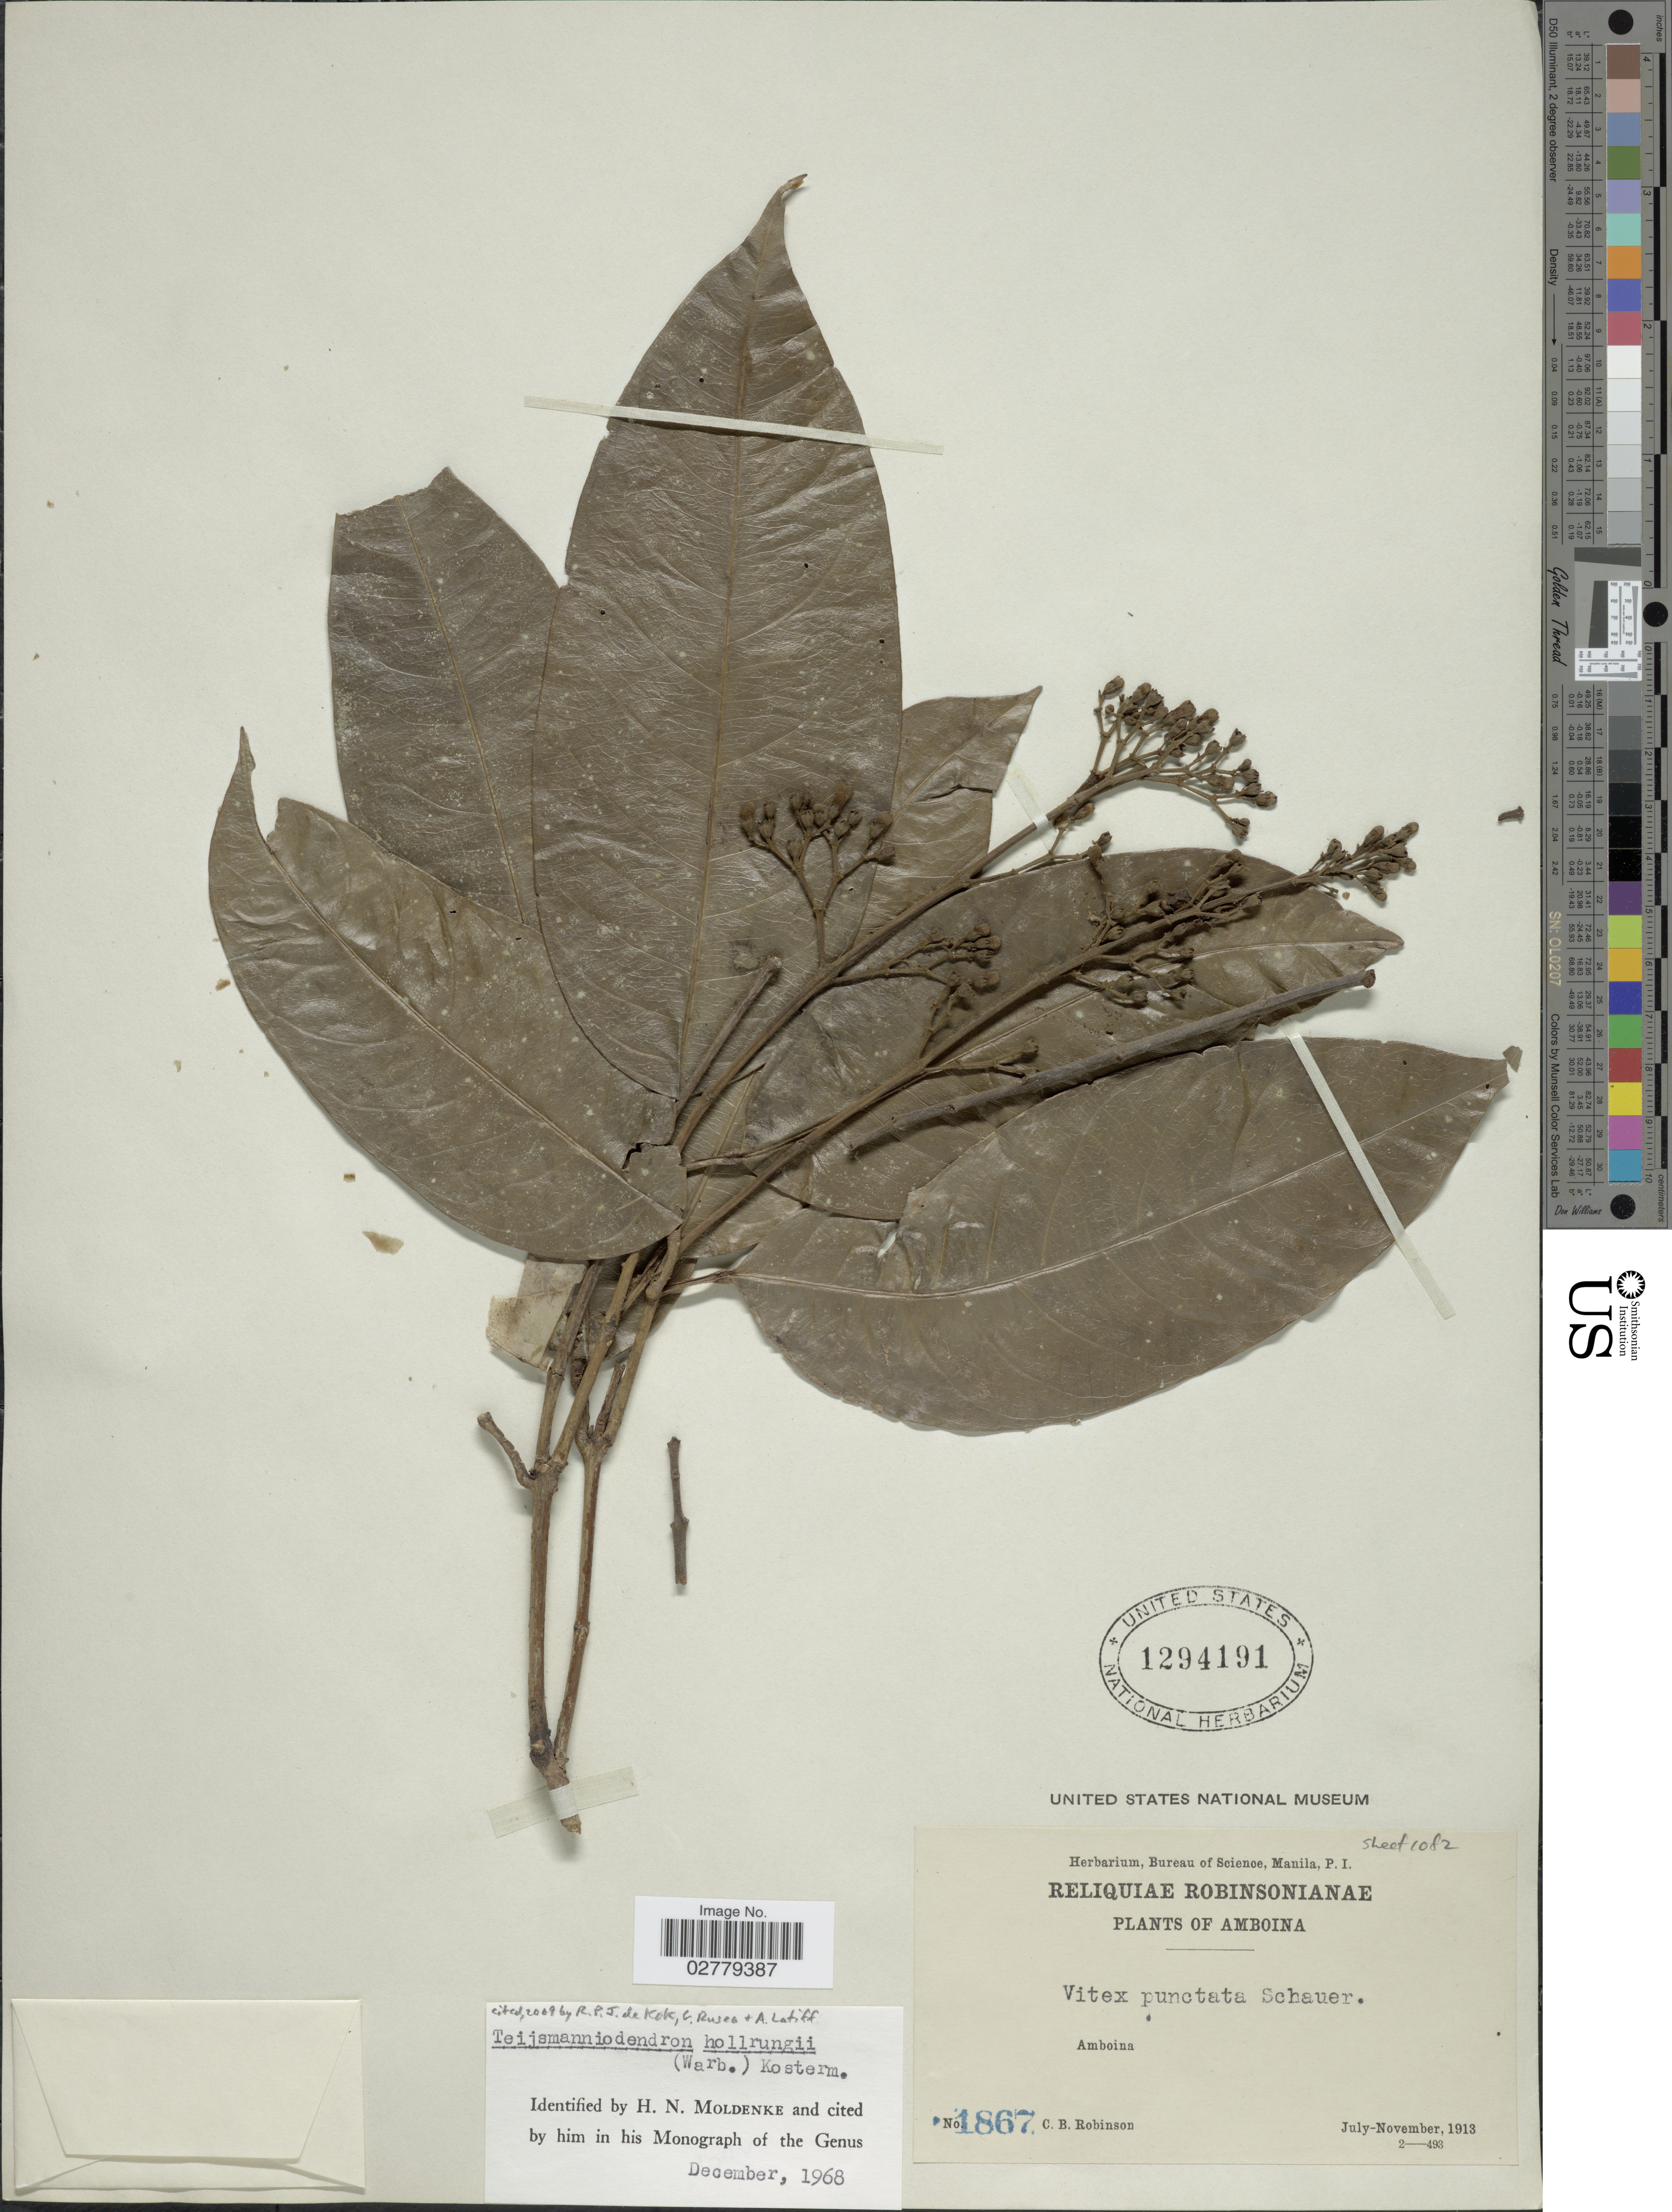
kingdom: Plantae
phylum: Tracheophyta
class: Magnoliopsida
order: Lamiales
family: Lamiaceae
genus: Teijsmanniodendron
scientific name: Teijsmanniodendron hollrungii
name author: (Warb.) Kosterm.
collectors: C. Robinson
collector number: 1867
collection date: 1913-07/1913-11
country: Indonesia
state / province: Maluku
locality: Amboina.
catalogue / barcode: US 1294191